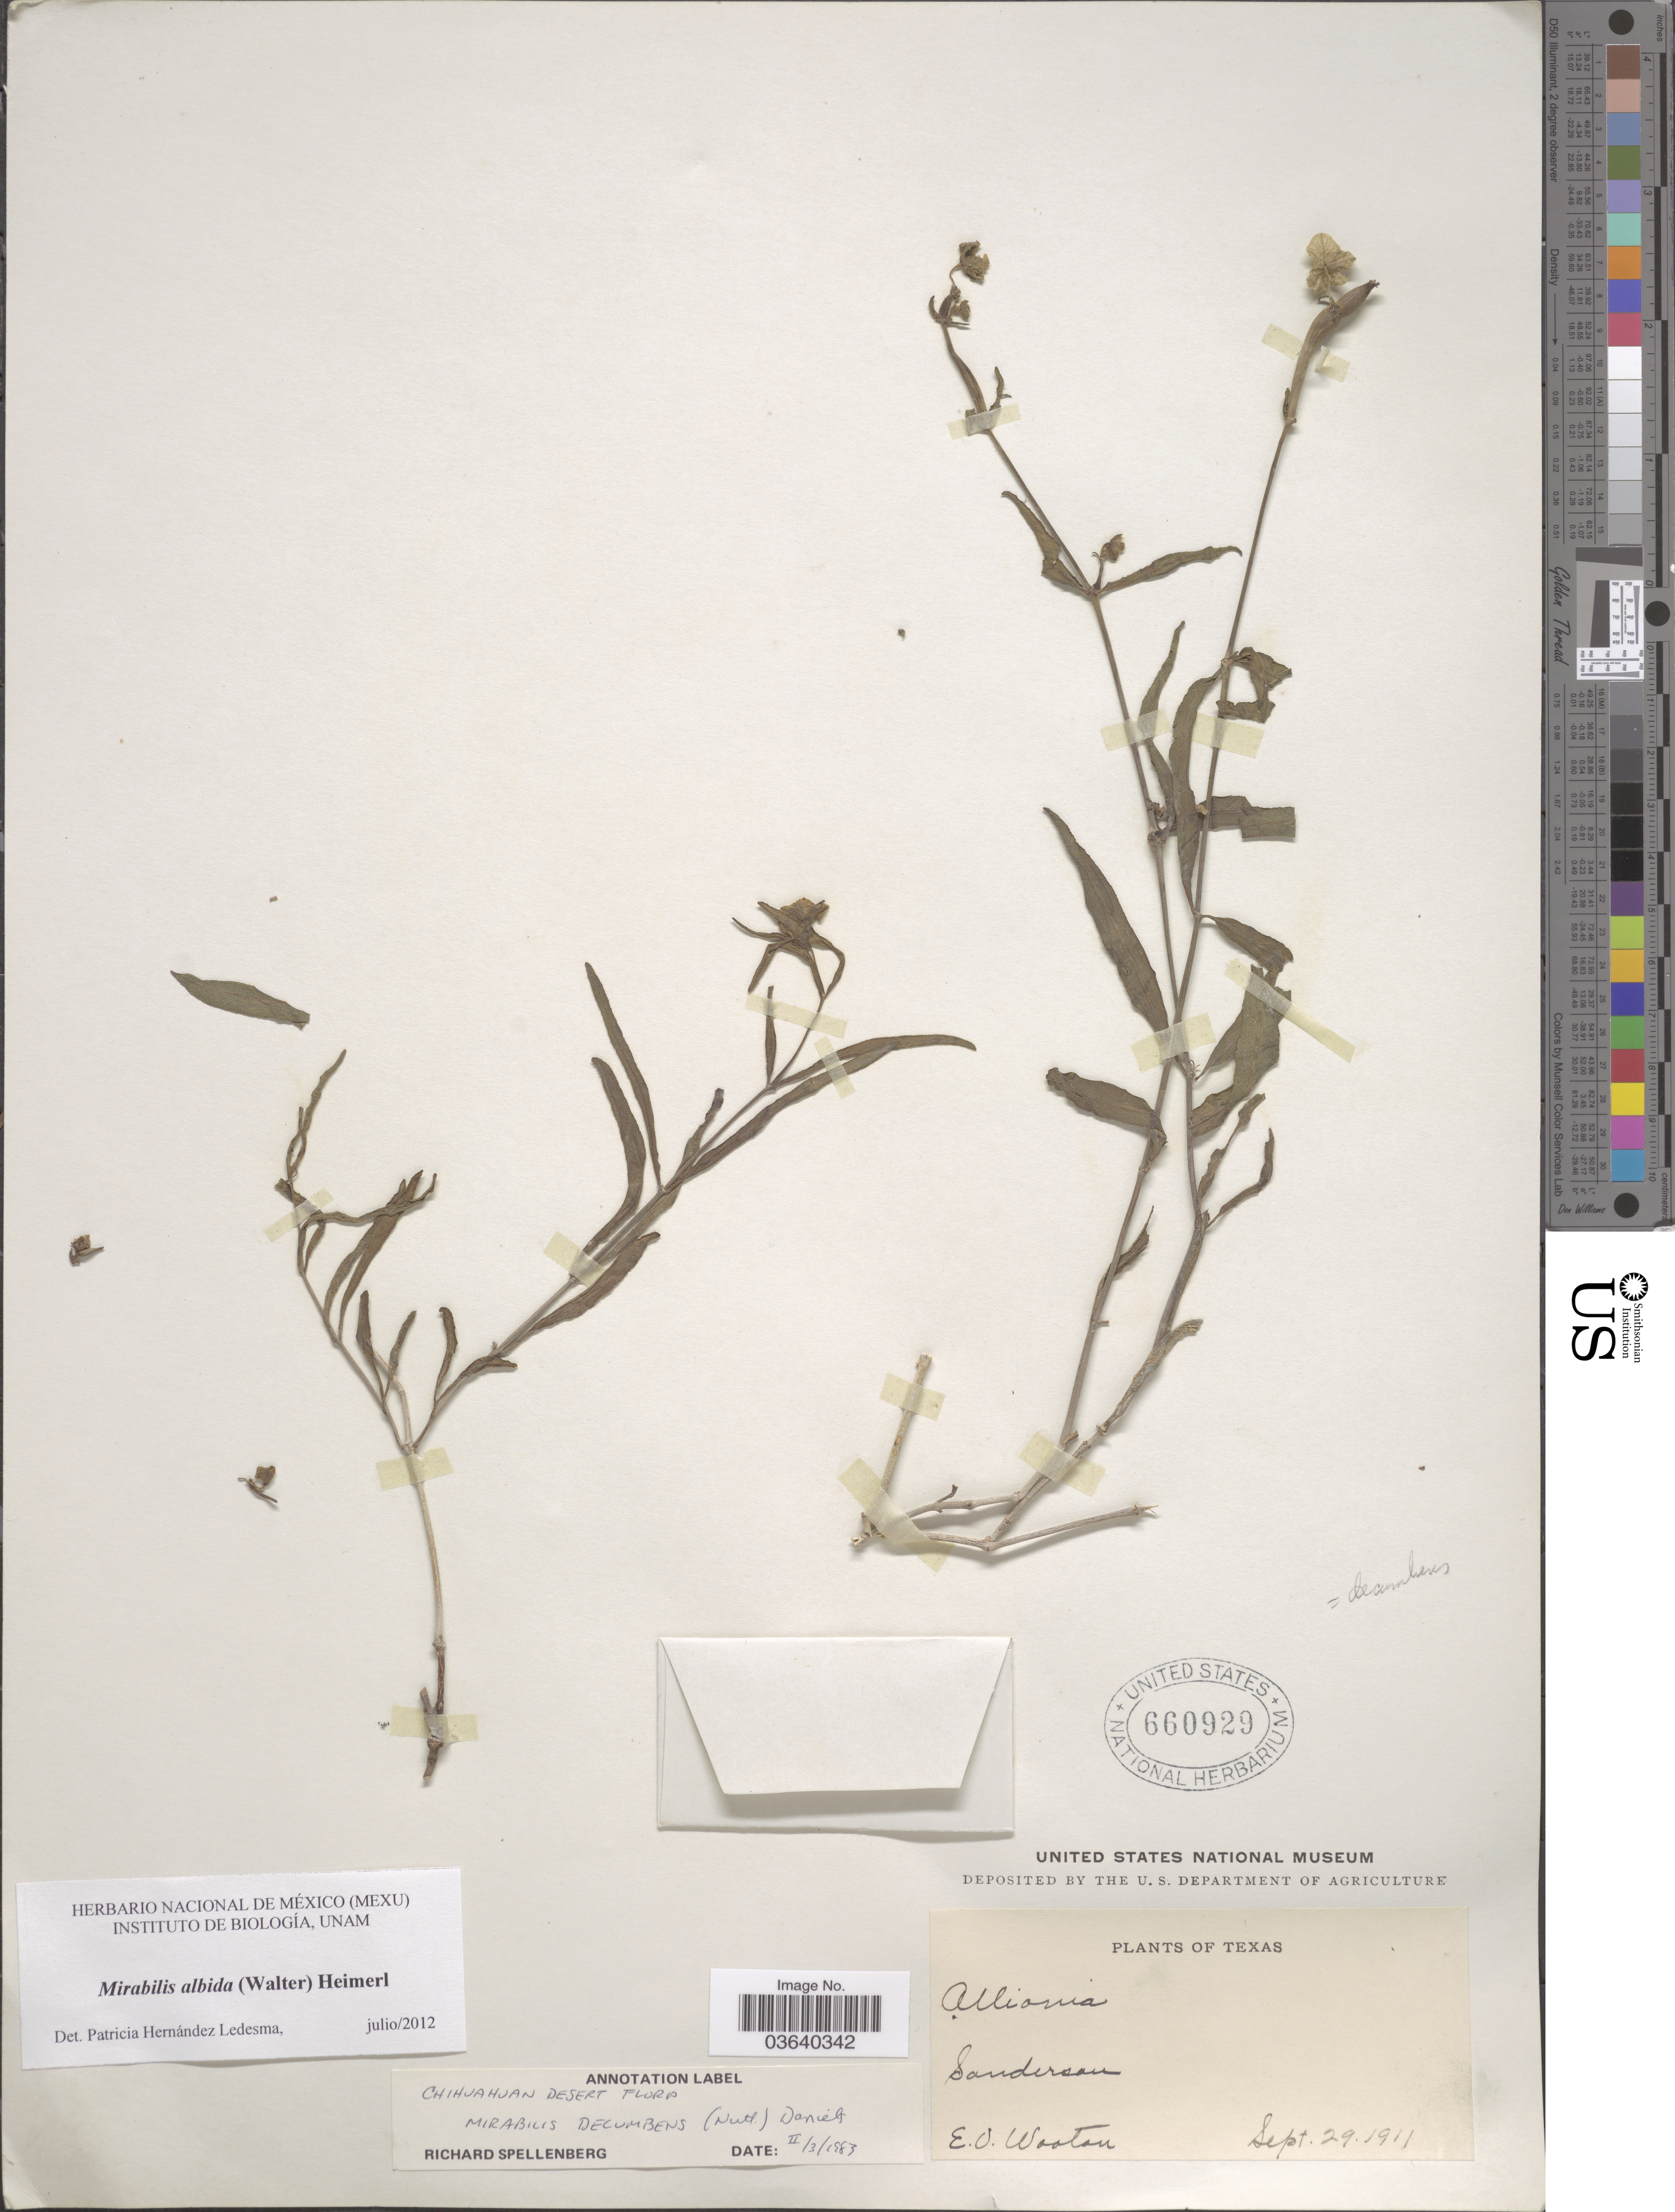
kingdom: Plantae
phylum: Tracheophyta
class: Magnoliopsida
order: Caryophyllales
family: Nyctaginaceae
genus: Mirabilis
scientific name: Mirabilis albida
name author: (Walter) Heimerl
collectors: E. O. Wooton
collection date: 1911-09-29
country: United States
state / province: Texas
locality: Sanderson.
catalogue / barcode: US 660929